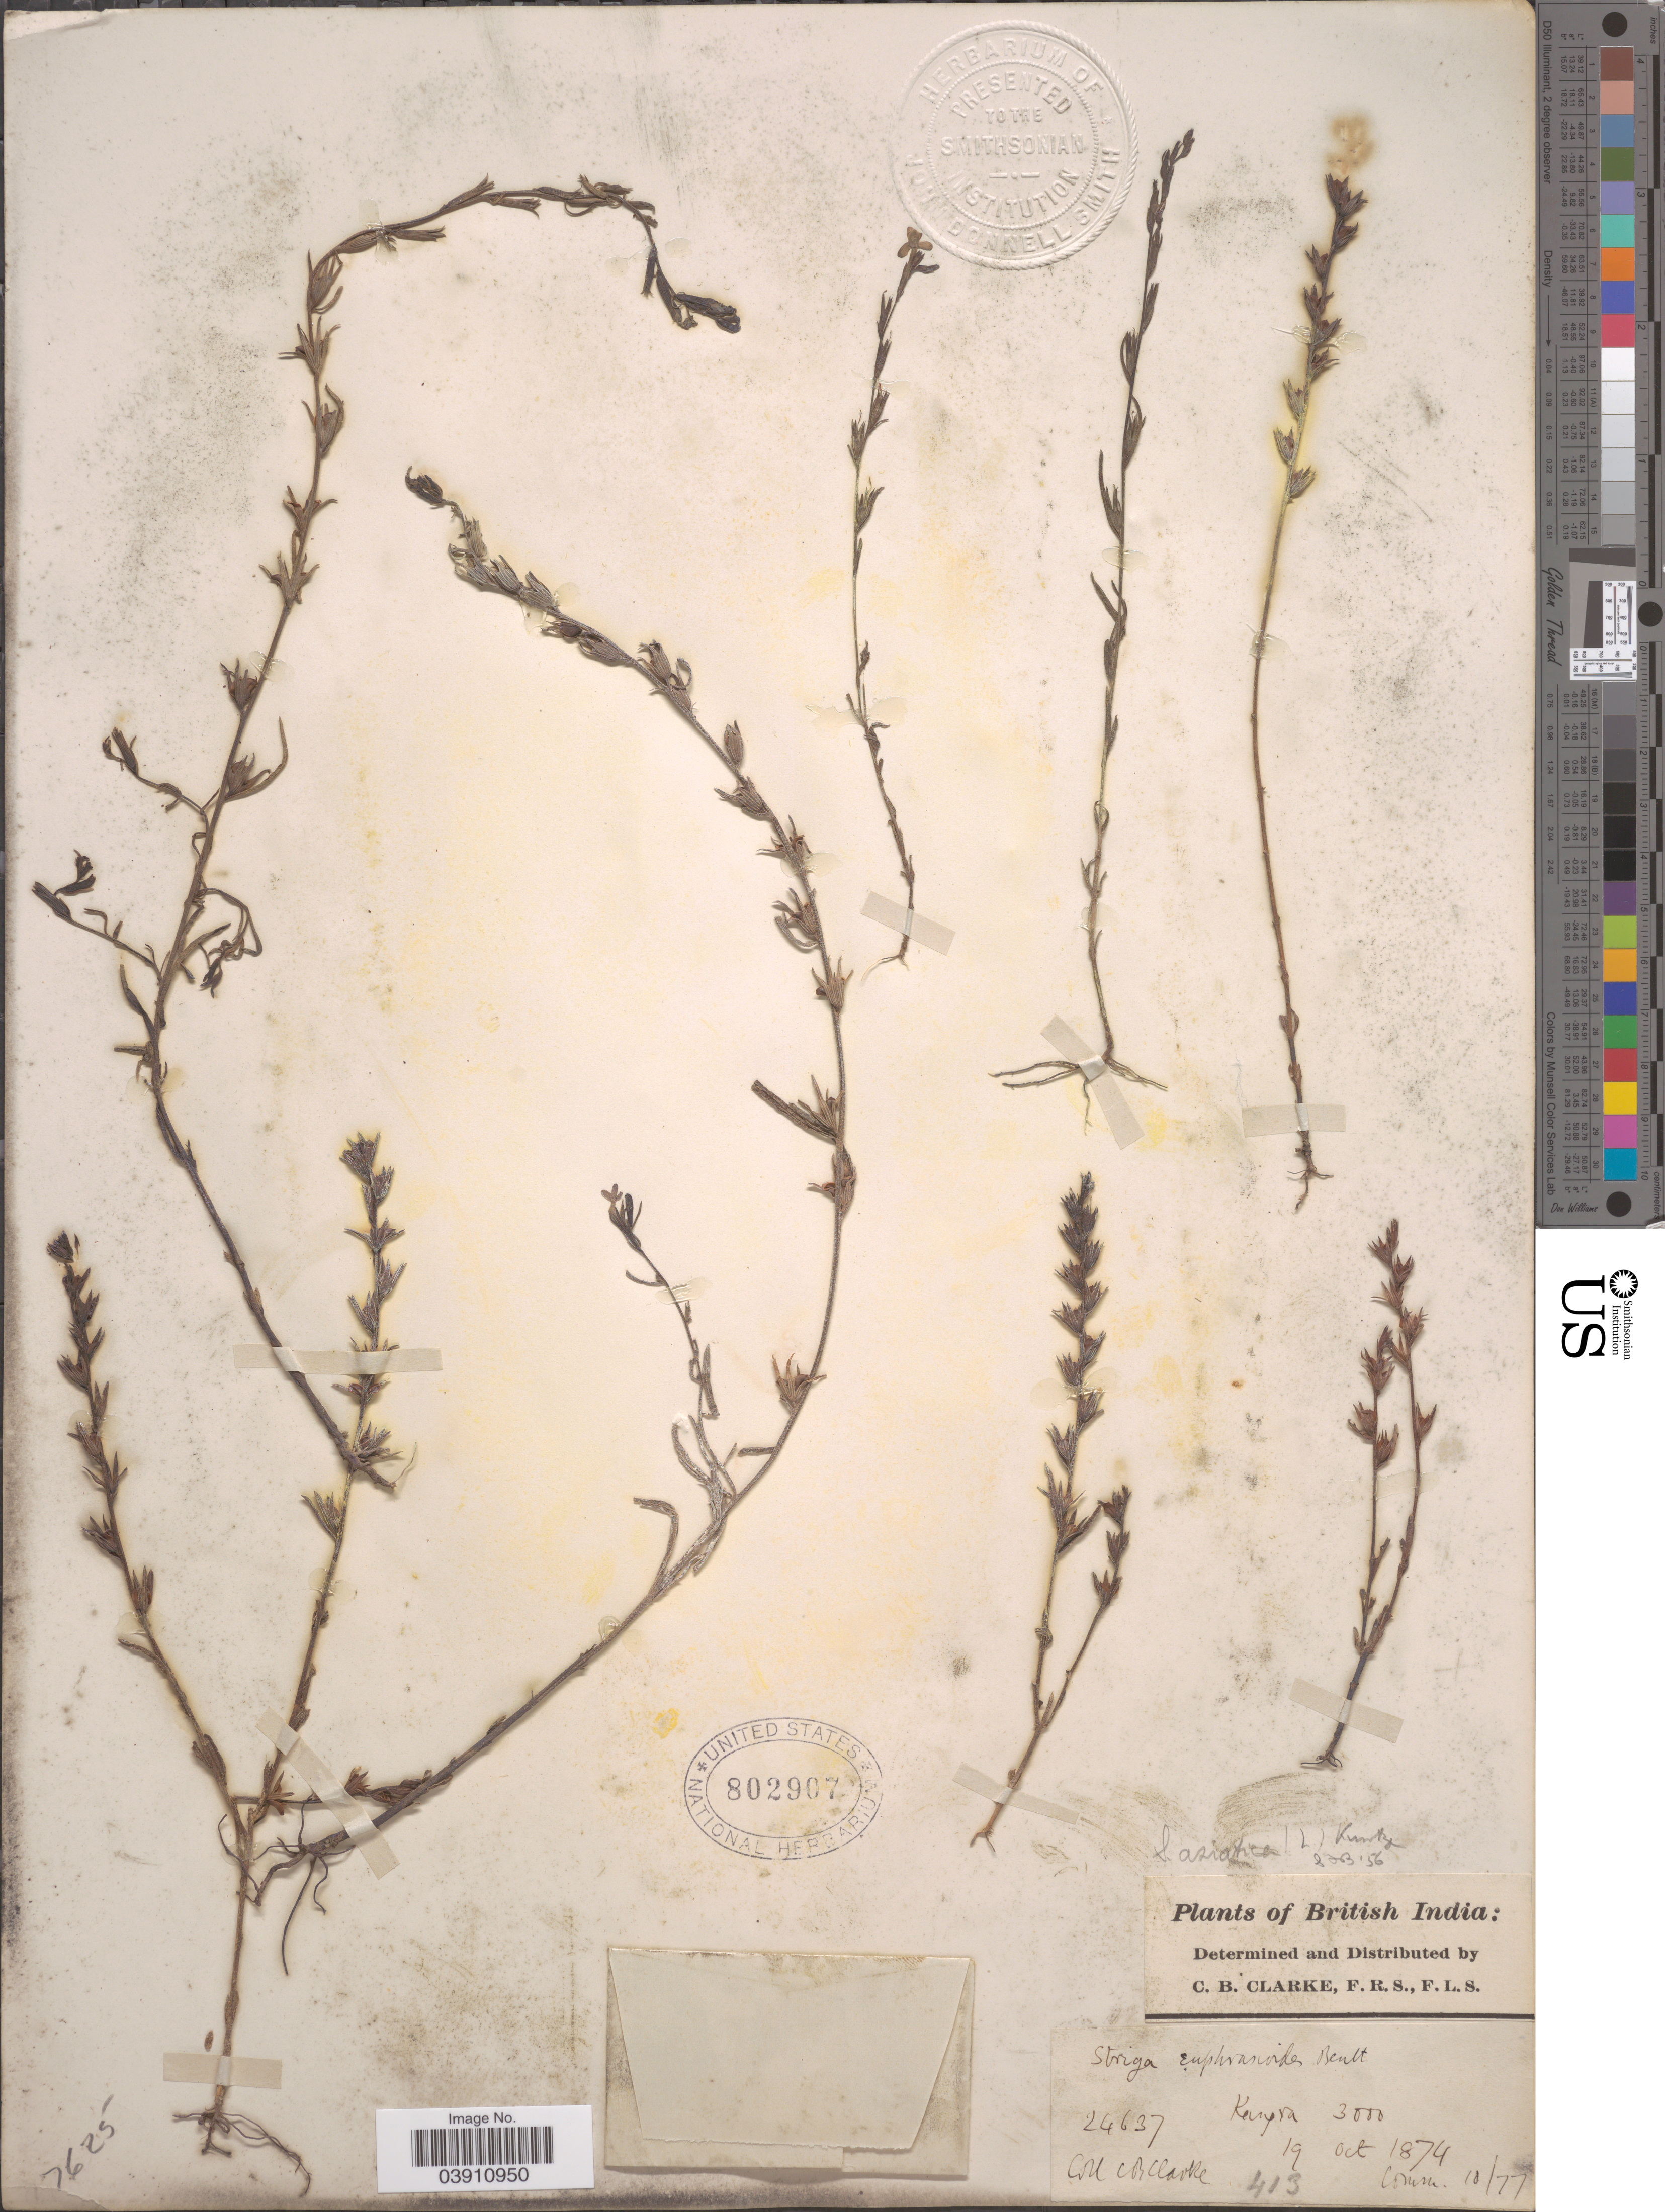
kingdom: Plantae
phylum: Tracheophyta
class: Magnoliopsida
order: Lamiales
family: Orobanchaceae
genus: Striga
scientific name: Striga euphrasioides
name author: Benth.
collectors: C. B. Clarke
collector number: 24637/413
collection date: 1874-10-19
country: India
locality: British India. Kenjra.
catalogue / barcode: US 802907